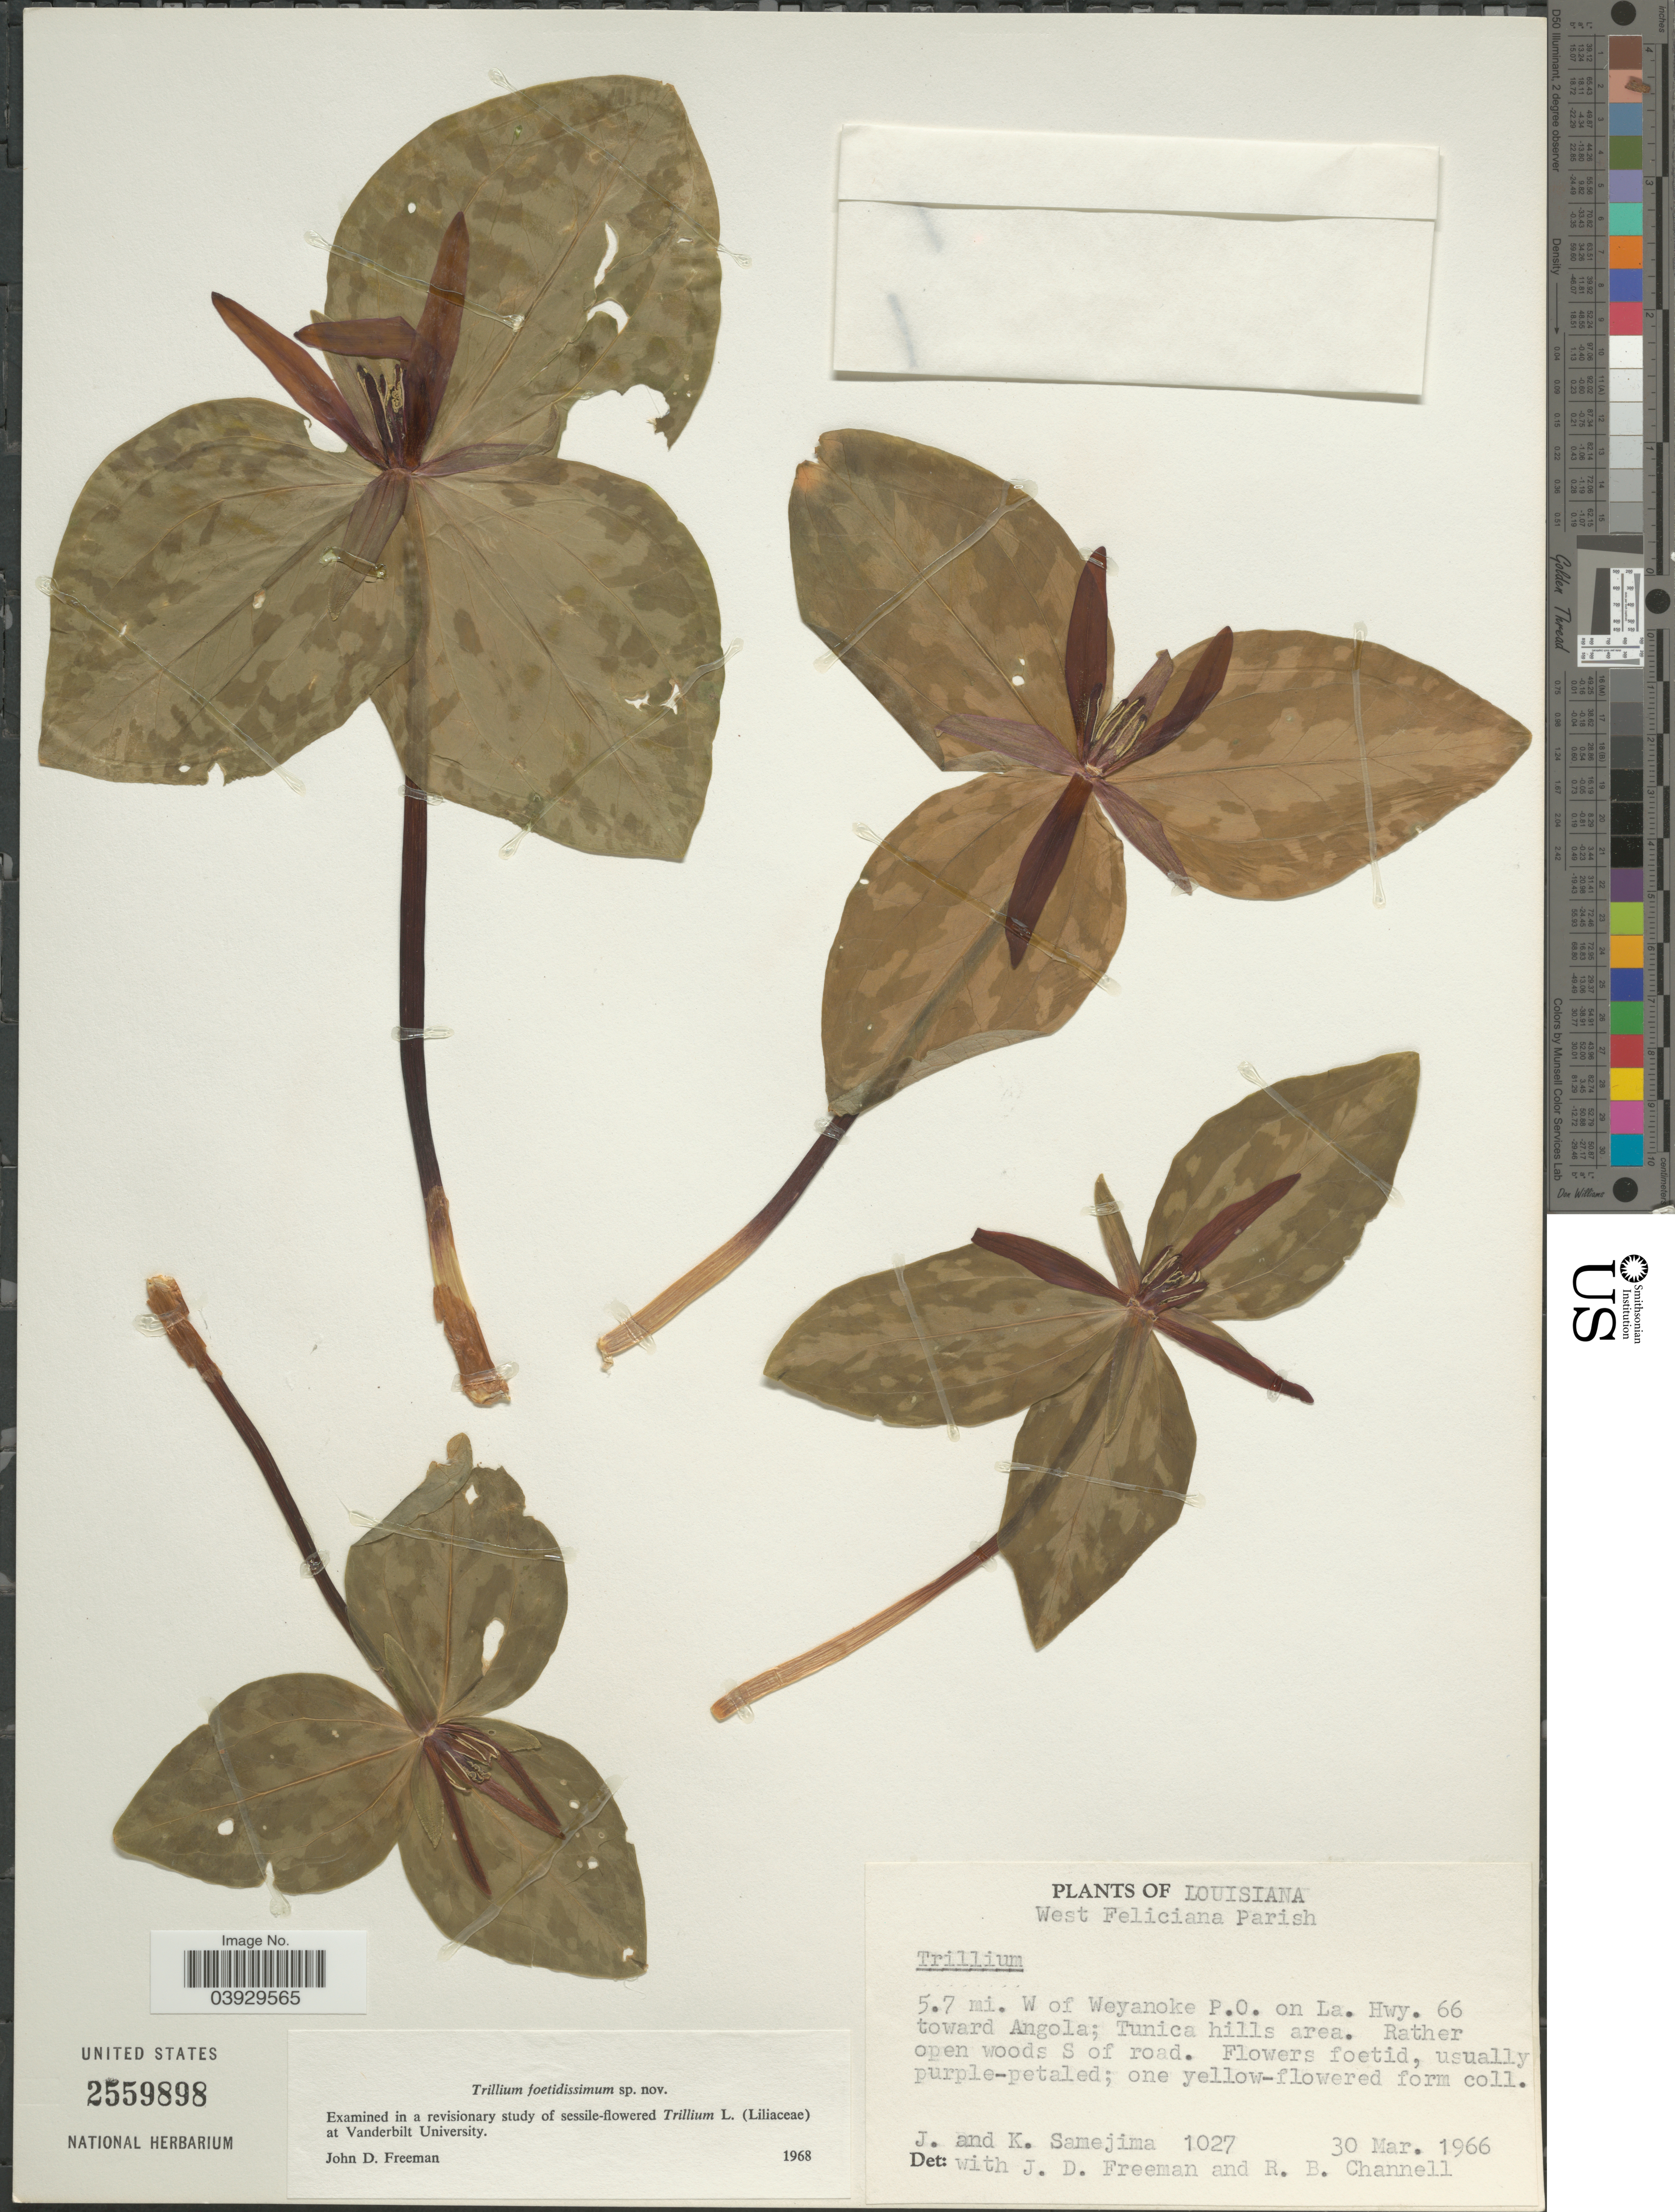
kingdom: Plantae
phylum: Tracheophyta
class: Liliopsida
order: Liliales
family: Melanthiaceae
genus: Trillium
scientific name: Trillium foetidissimum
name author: J. D. Freeman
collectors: J. Samejima, K. Samejima, J. Freeman & R. B. Channell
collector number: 1027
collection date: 1966-03-30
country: United States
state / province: Louisiana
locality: West Feliciana Parish. 5.7 mi. W of Weyanoke P.O. on La. Hwy. 66 toward Angola; Tunica hills area.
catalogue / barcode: US 2559898